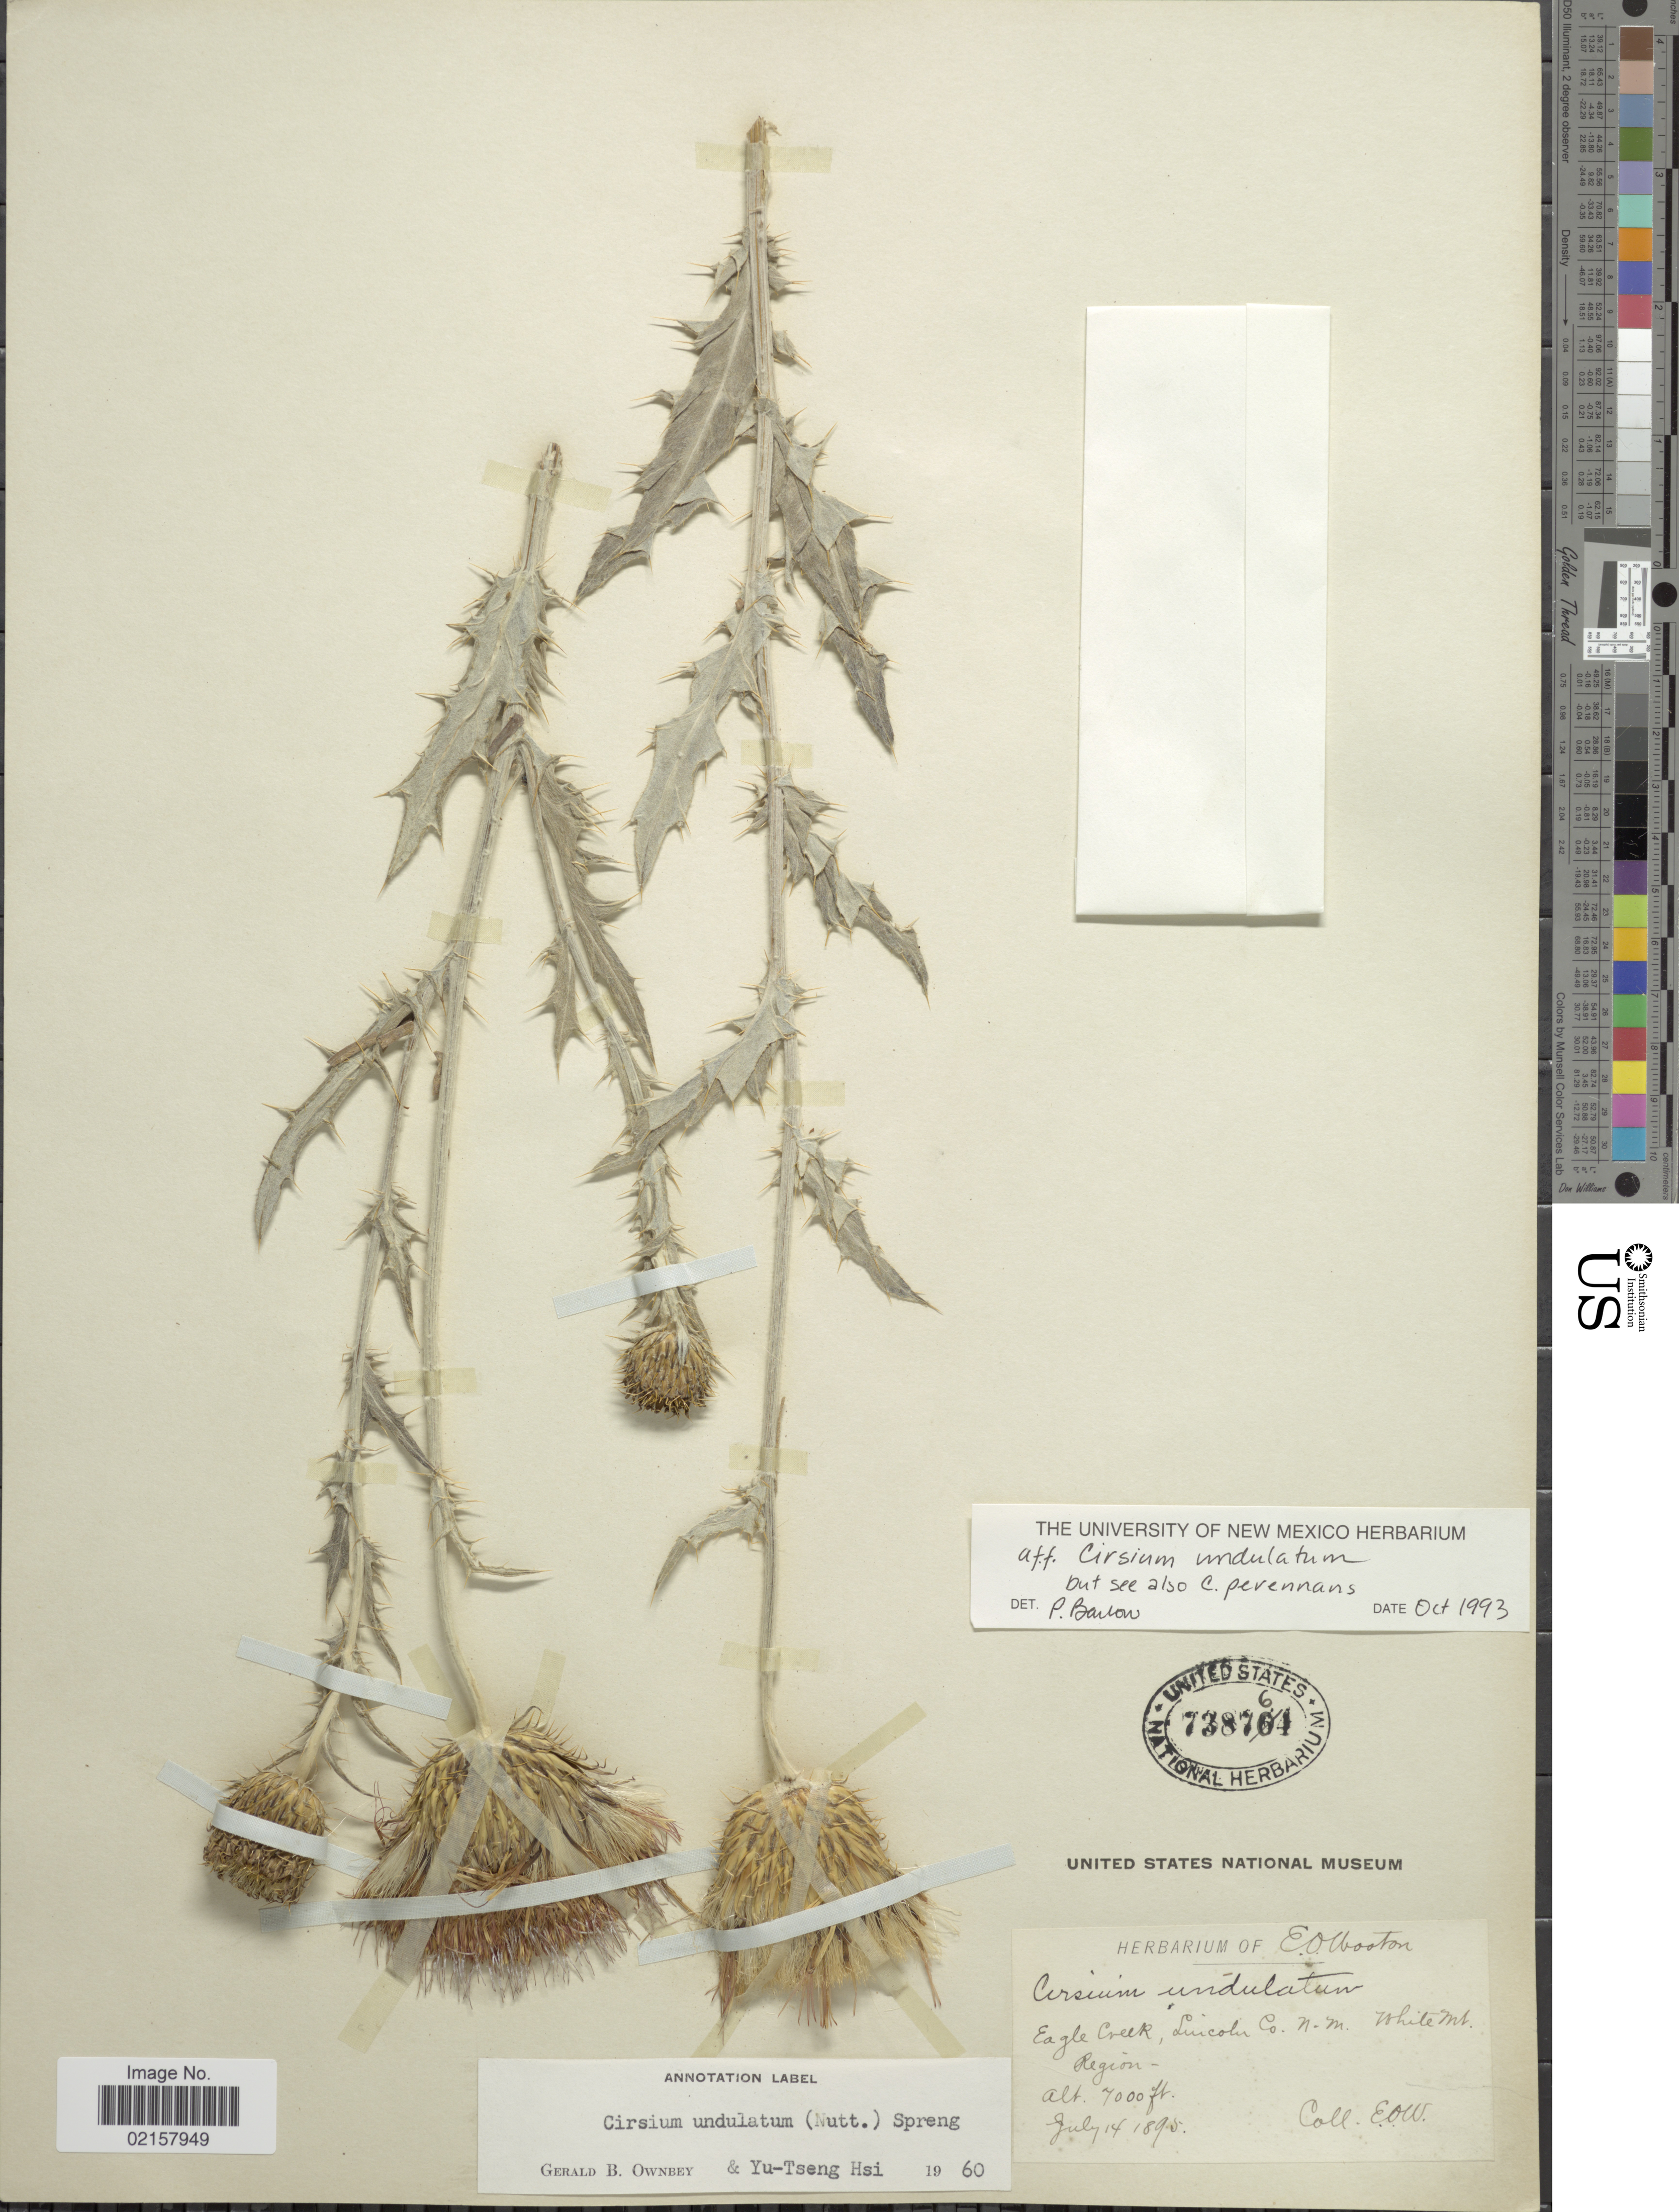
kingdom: Plantae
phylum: Tracheophyta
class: Magnoliopsida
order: Asterales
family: Asteraceae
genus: Cirsium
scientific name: Cirsium undulatum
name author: (Nutt.) Spreng.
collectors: E. O. Wooton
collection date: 1895-07-14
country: United States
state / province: New Mexico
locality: Eagle Creek, Lincoln Co., White Mts. Region.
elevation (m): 2134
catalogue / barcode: US 738764